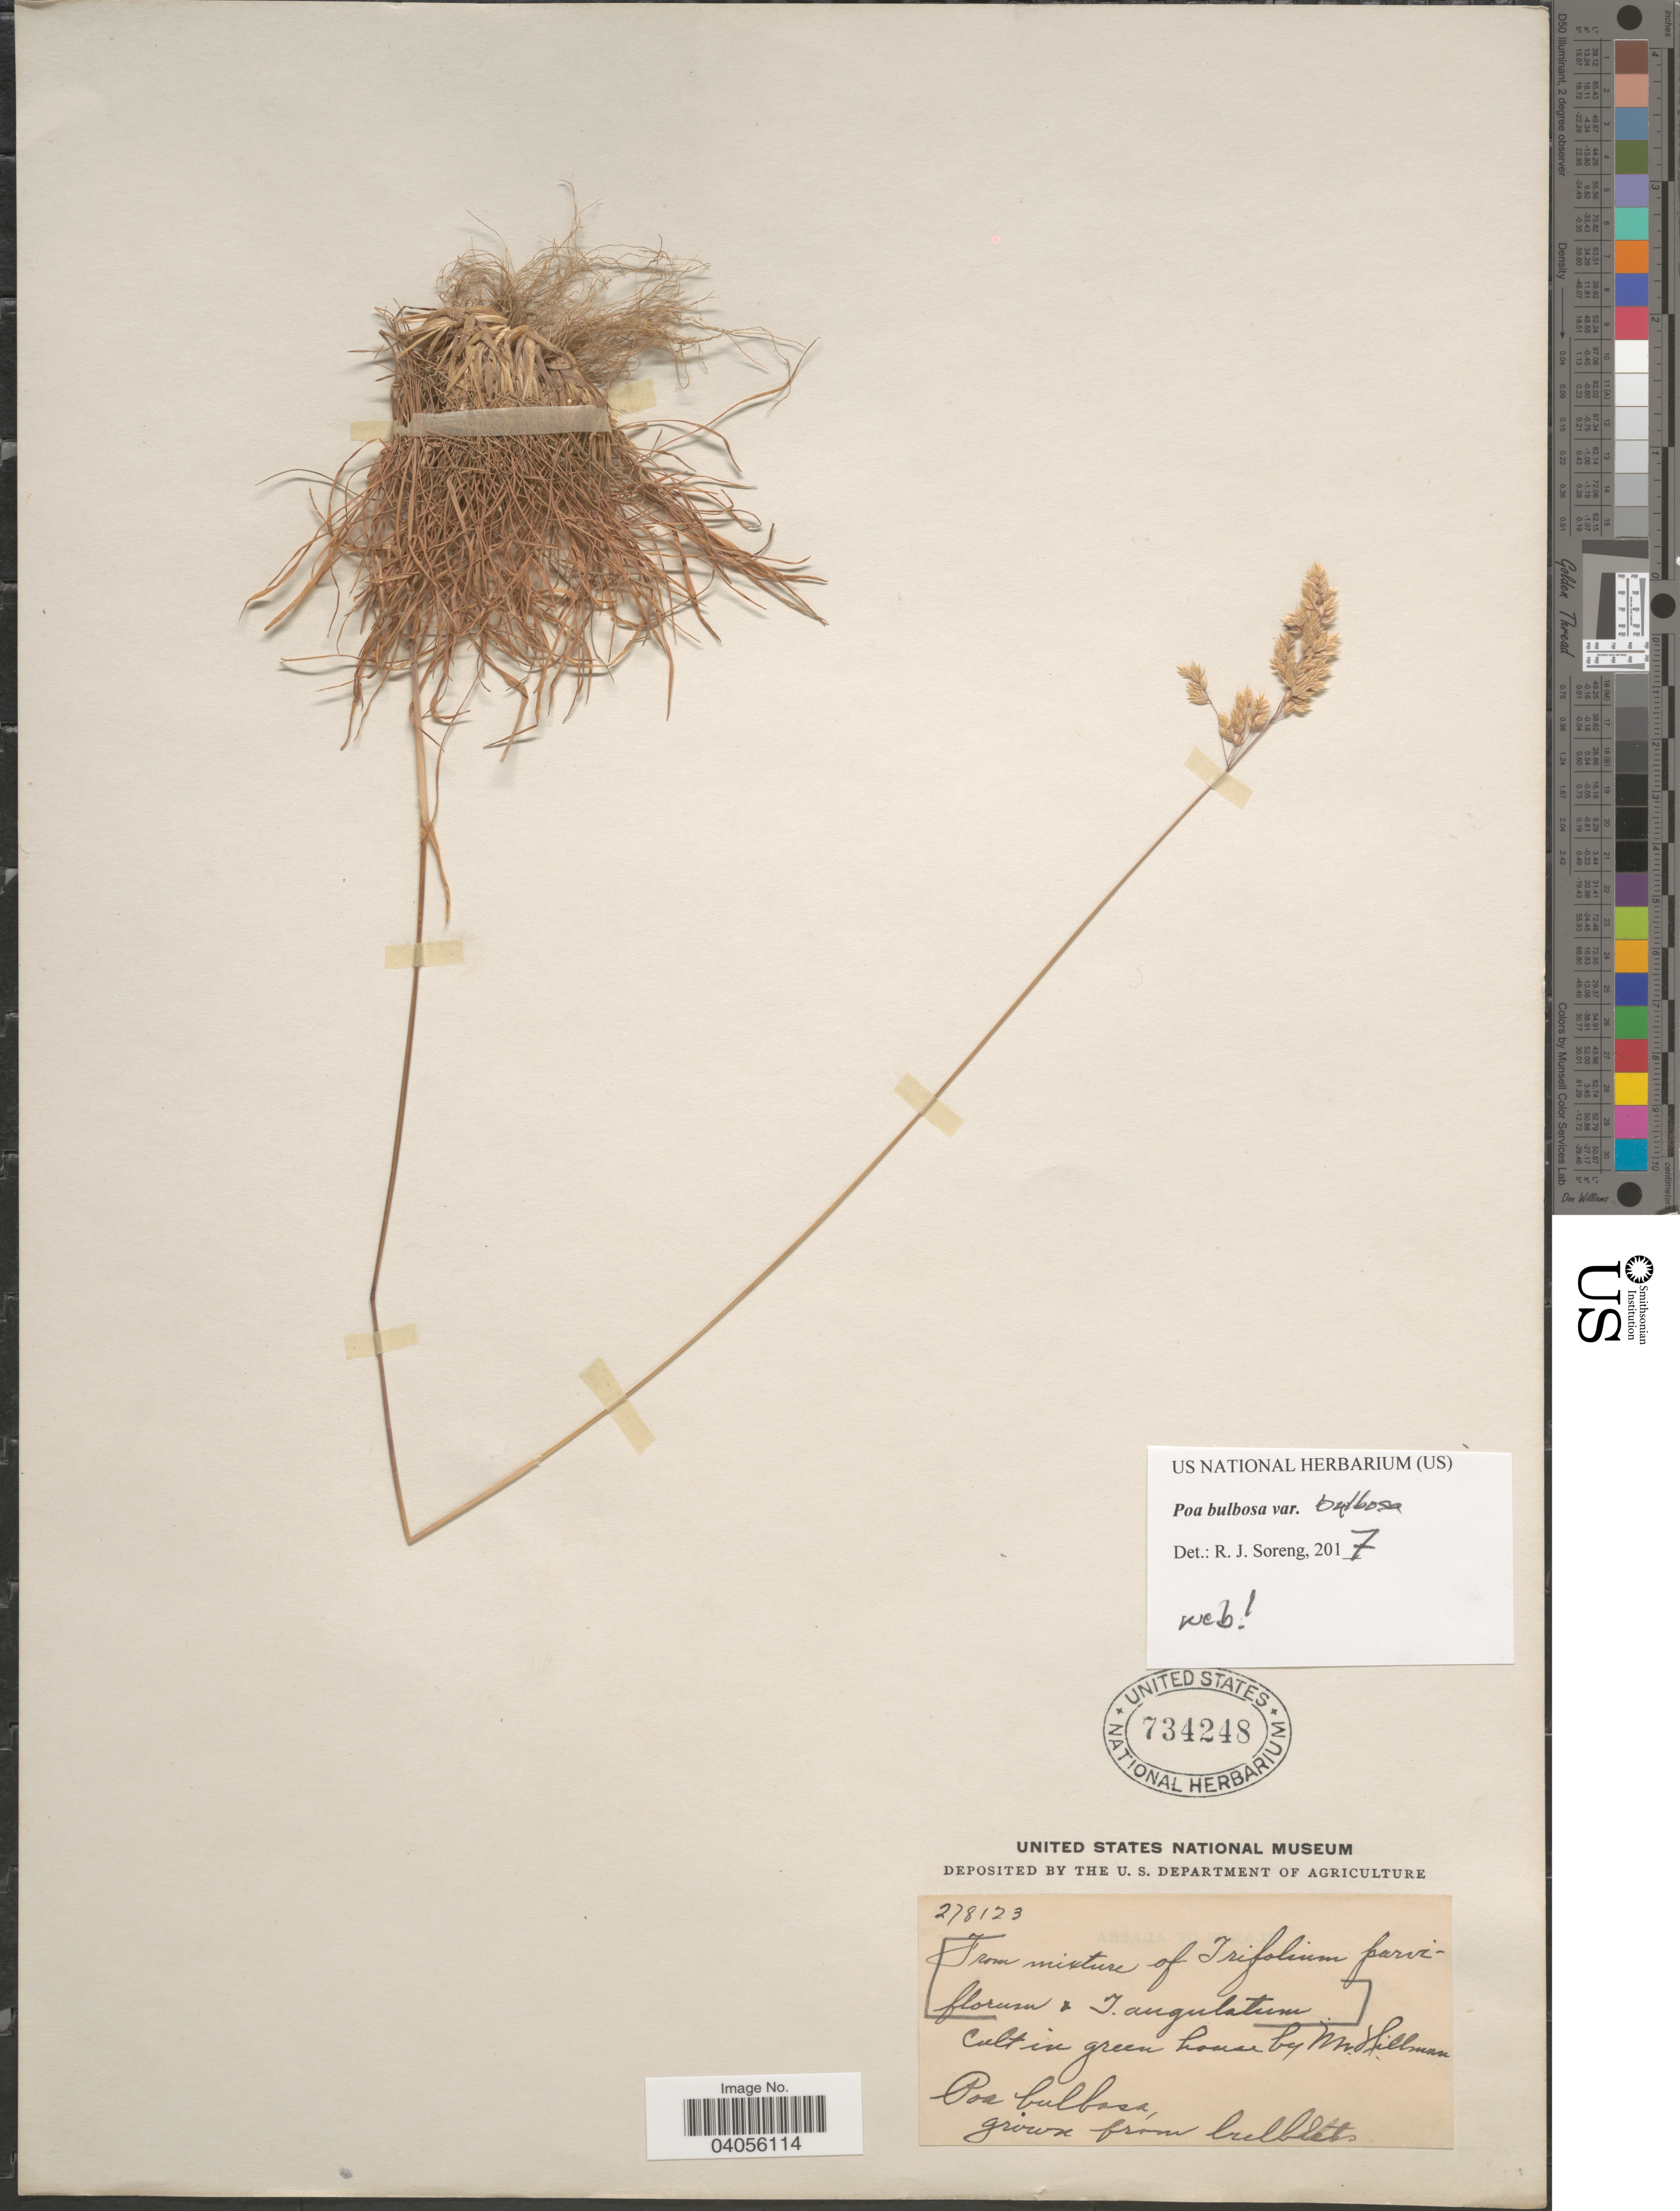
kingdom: Plantae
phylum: Tracheophyta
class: Liliopsida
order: Poales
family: Poaceae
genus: Poa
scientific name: Poa bulbosa subsp. bulbosa var. bulbosa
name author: L.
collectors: -. Hillman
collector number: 278123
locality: Green house.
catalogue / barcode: US 734248